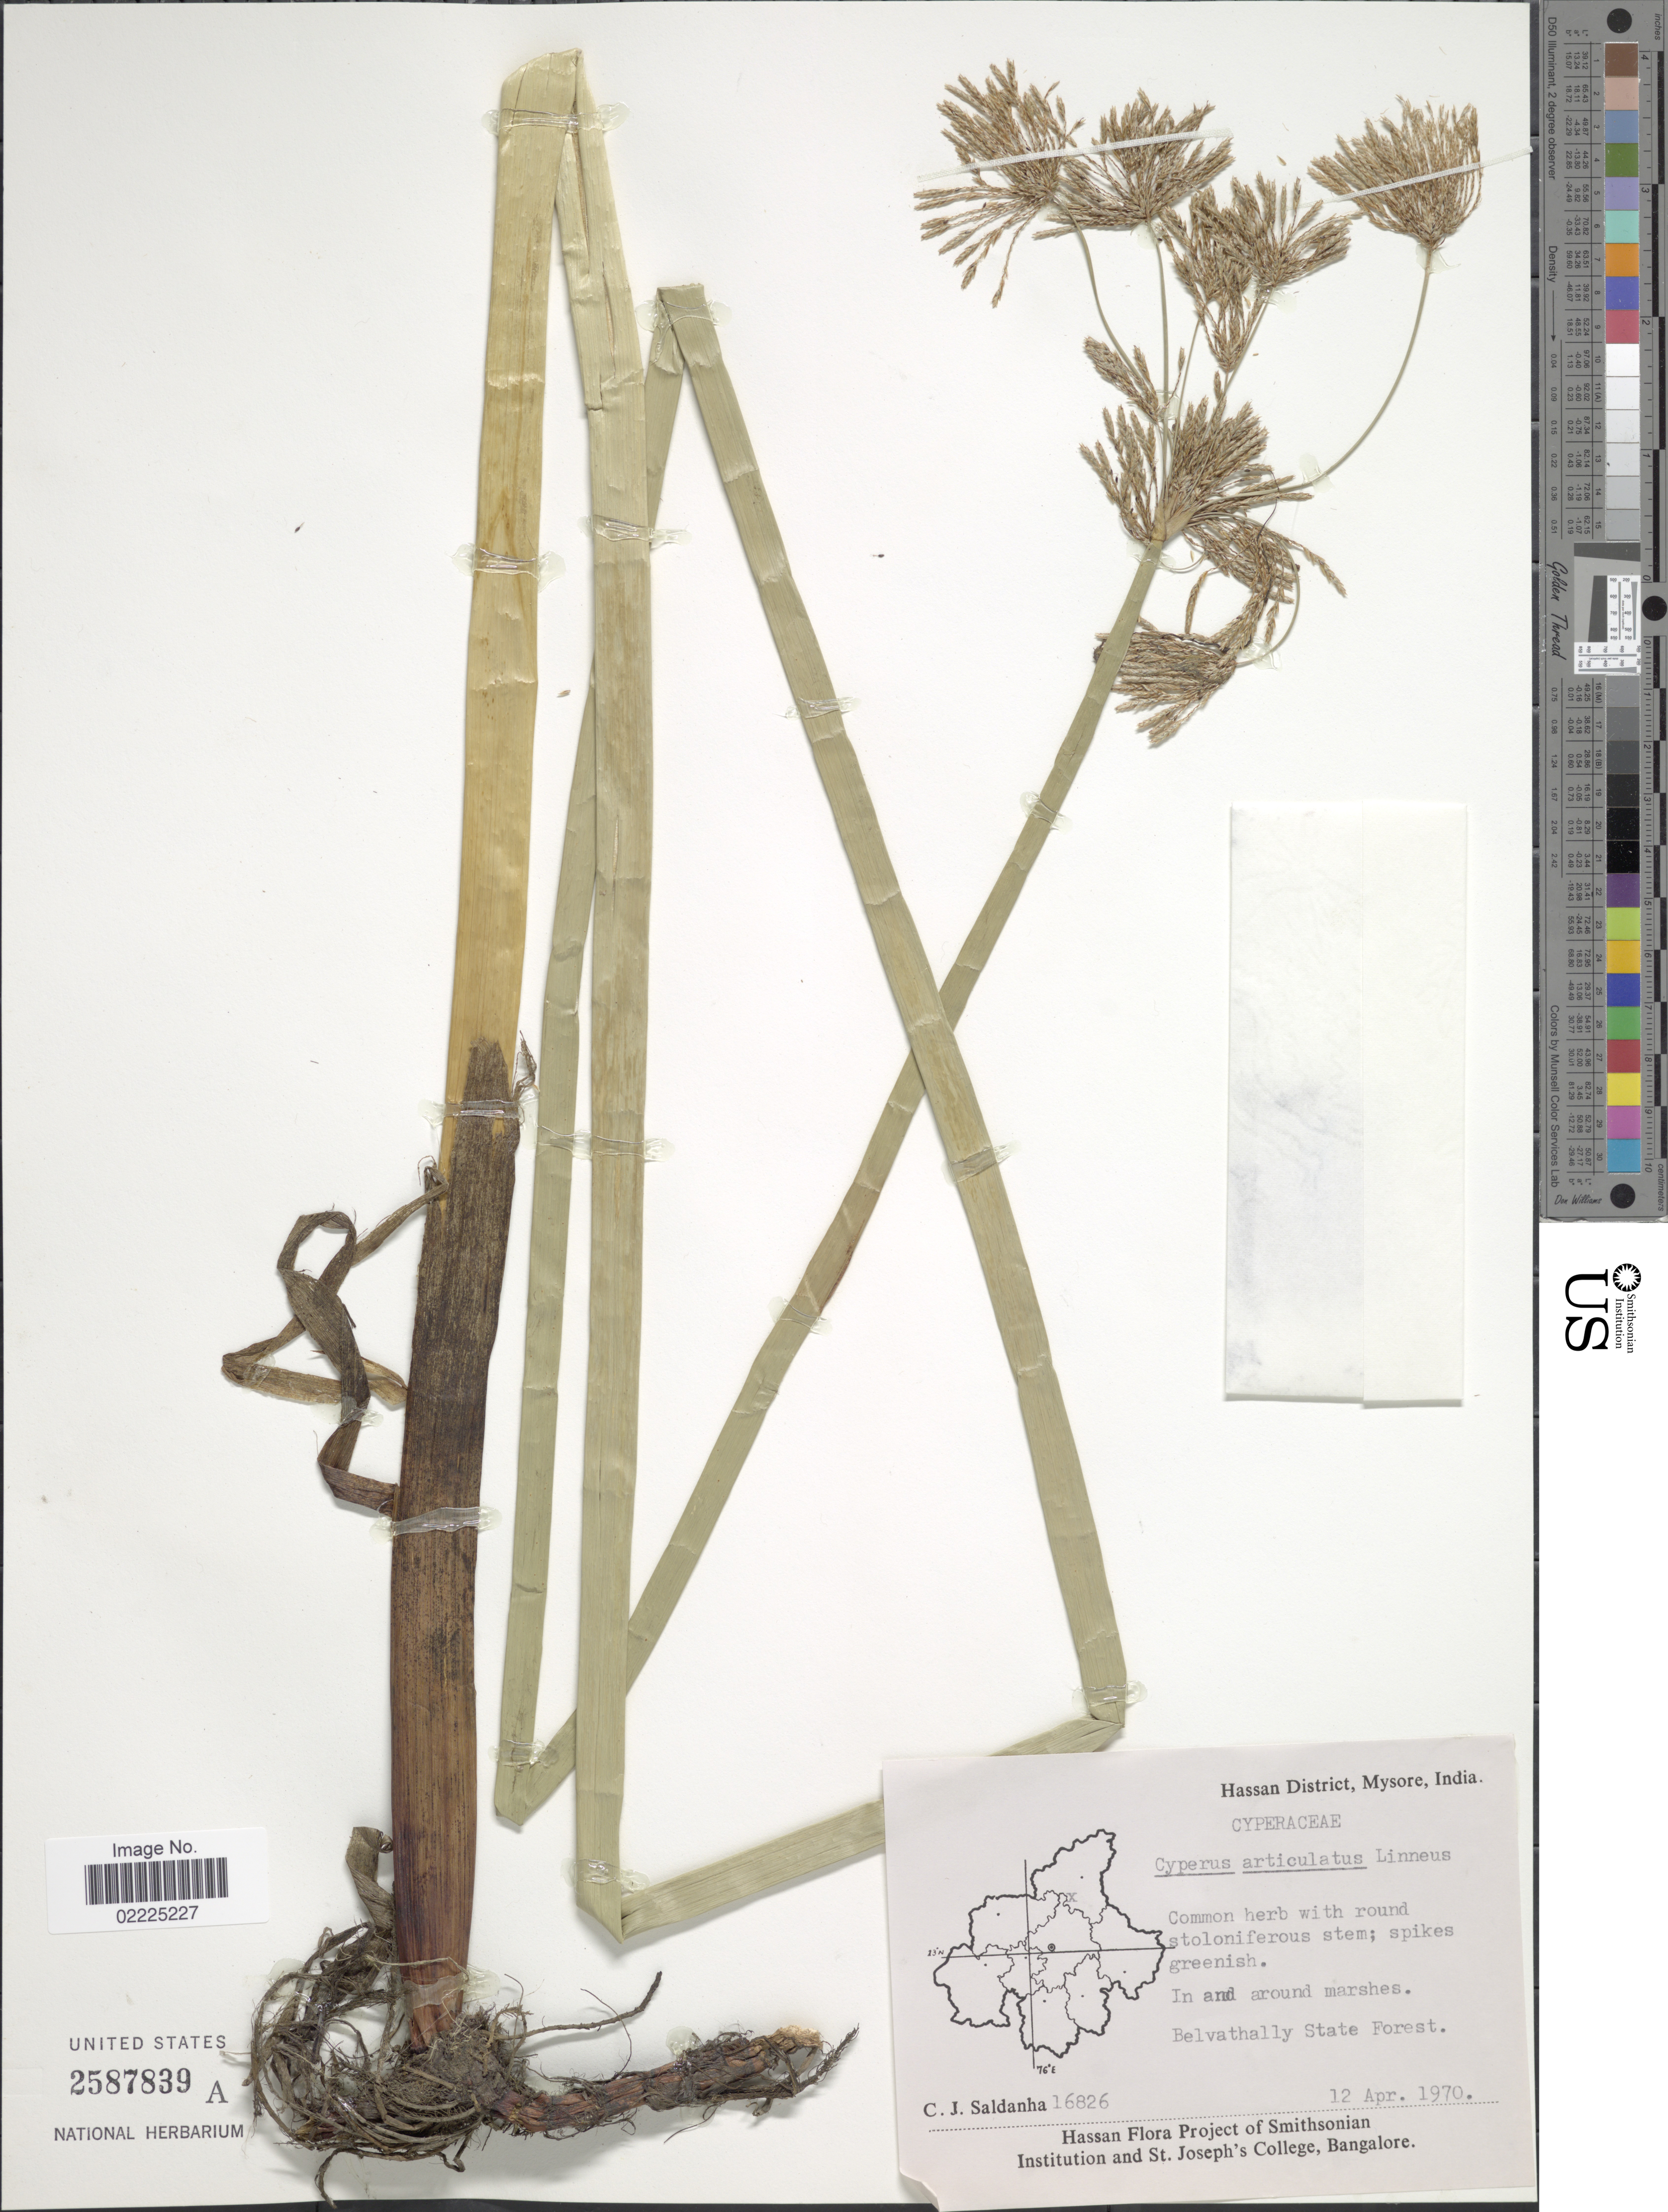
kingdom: Plantae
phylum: Tracheophyta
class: Liliopsida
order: Poales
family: Cyperaceae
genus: Cyperus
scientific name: Cyperus articulatus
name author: L.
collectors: C. J. Saldanha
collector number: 16826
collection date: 1970-04-12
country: India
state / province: Karnataka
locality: Hassan District, Mysore, Belvathally State Forest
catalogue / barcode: US 2587839A